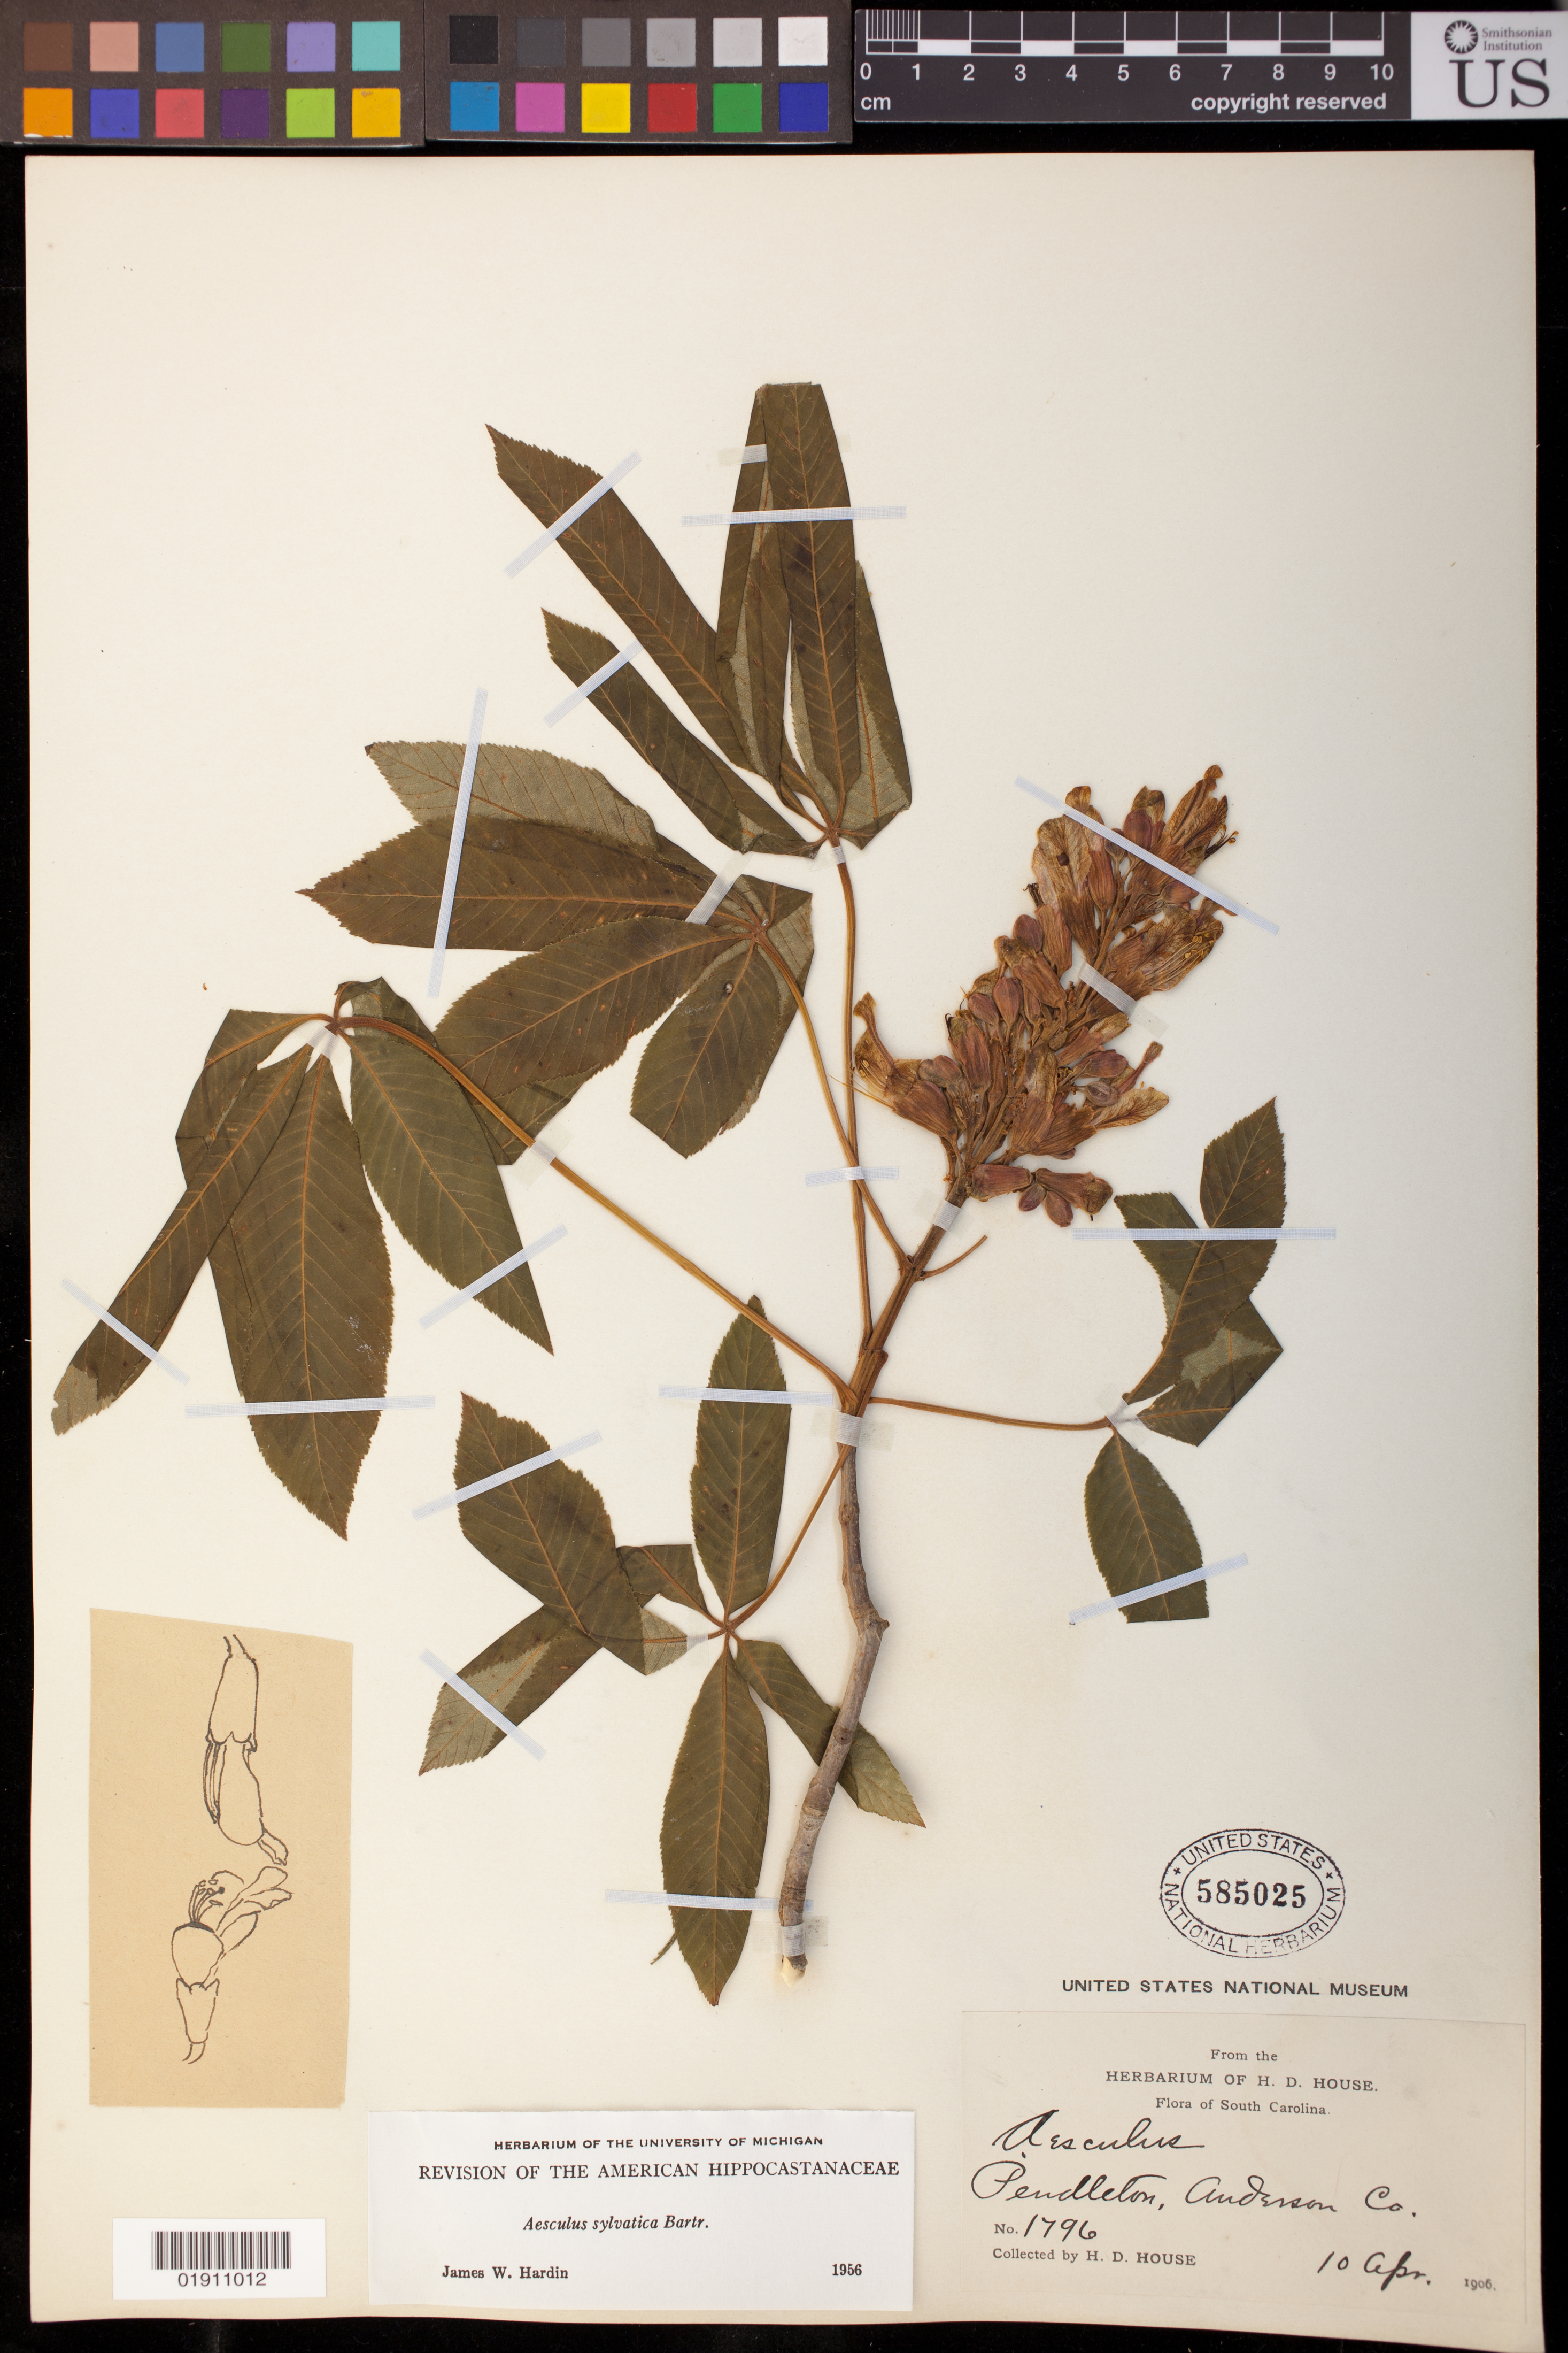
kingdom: Plantae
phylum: Tracheophyta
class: Magnoliopsida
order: Sapindales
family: Sapindaceae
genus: Aesculus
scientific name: Aesculus sylvatica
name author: W. Bartram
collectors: H. D. House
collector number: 1796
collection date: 1906-04-10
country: United States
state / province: South Carolina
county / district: Anderson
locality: Pendleton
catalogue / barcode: US 585025